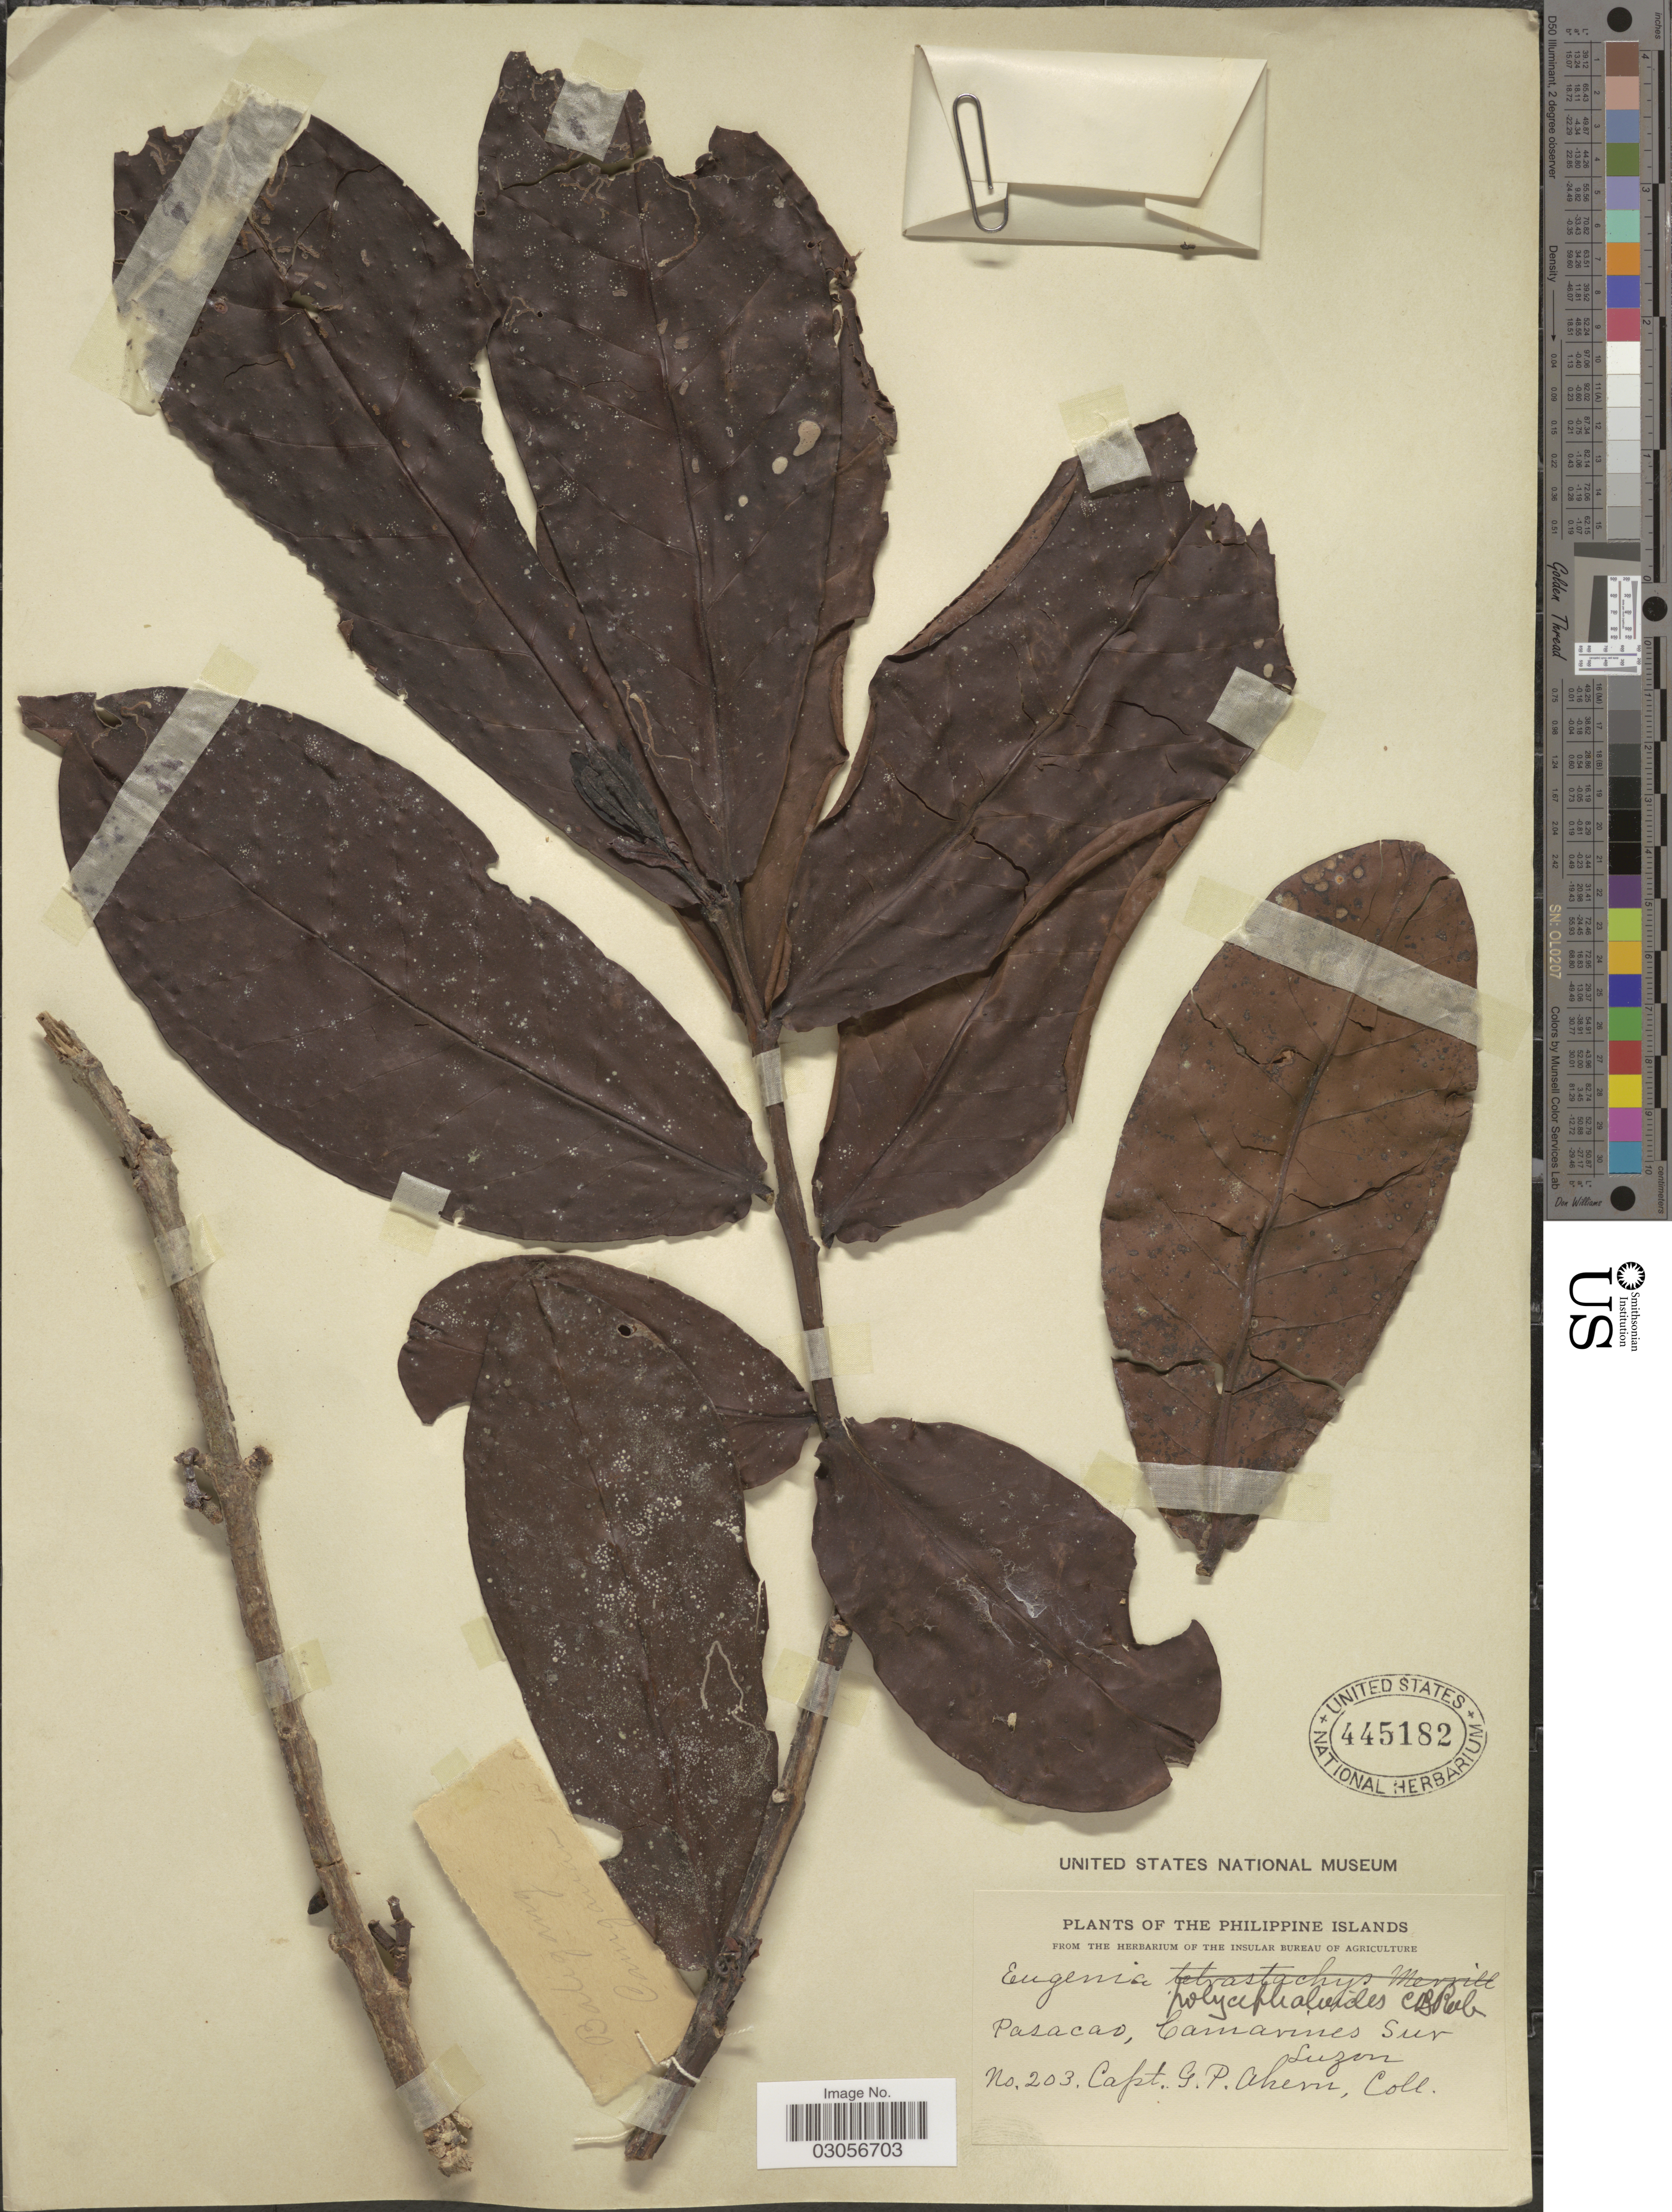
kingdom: Plantae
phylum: Tracheophyta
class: Magnoliopsida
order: Myrtales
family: Myrtaceae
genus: Syzygium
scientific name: Syzygium polycephaloides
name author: (C.B. Rob.) Merr.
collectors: G. Ahern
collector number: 203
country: Philippines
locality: Philippine Islands. Pasacao, Camarines Sur, Luzon.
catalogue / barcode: US 445182